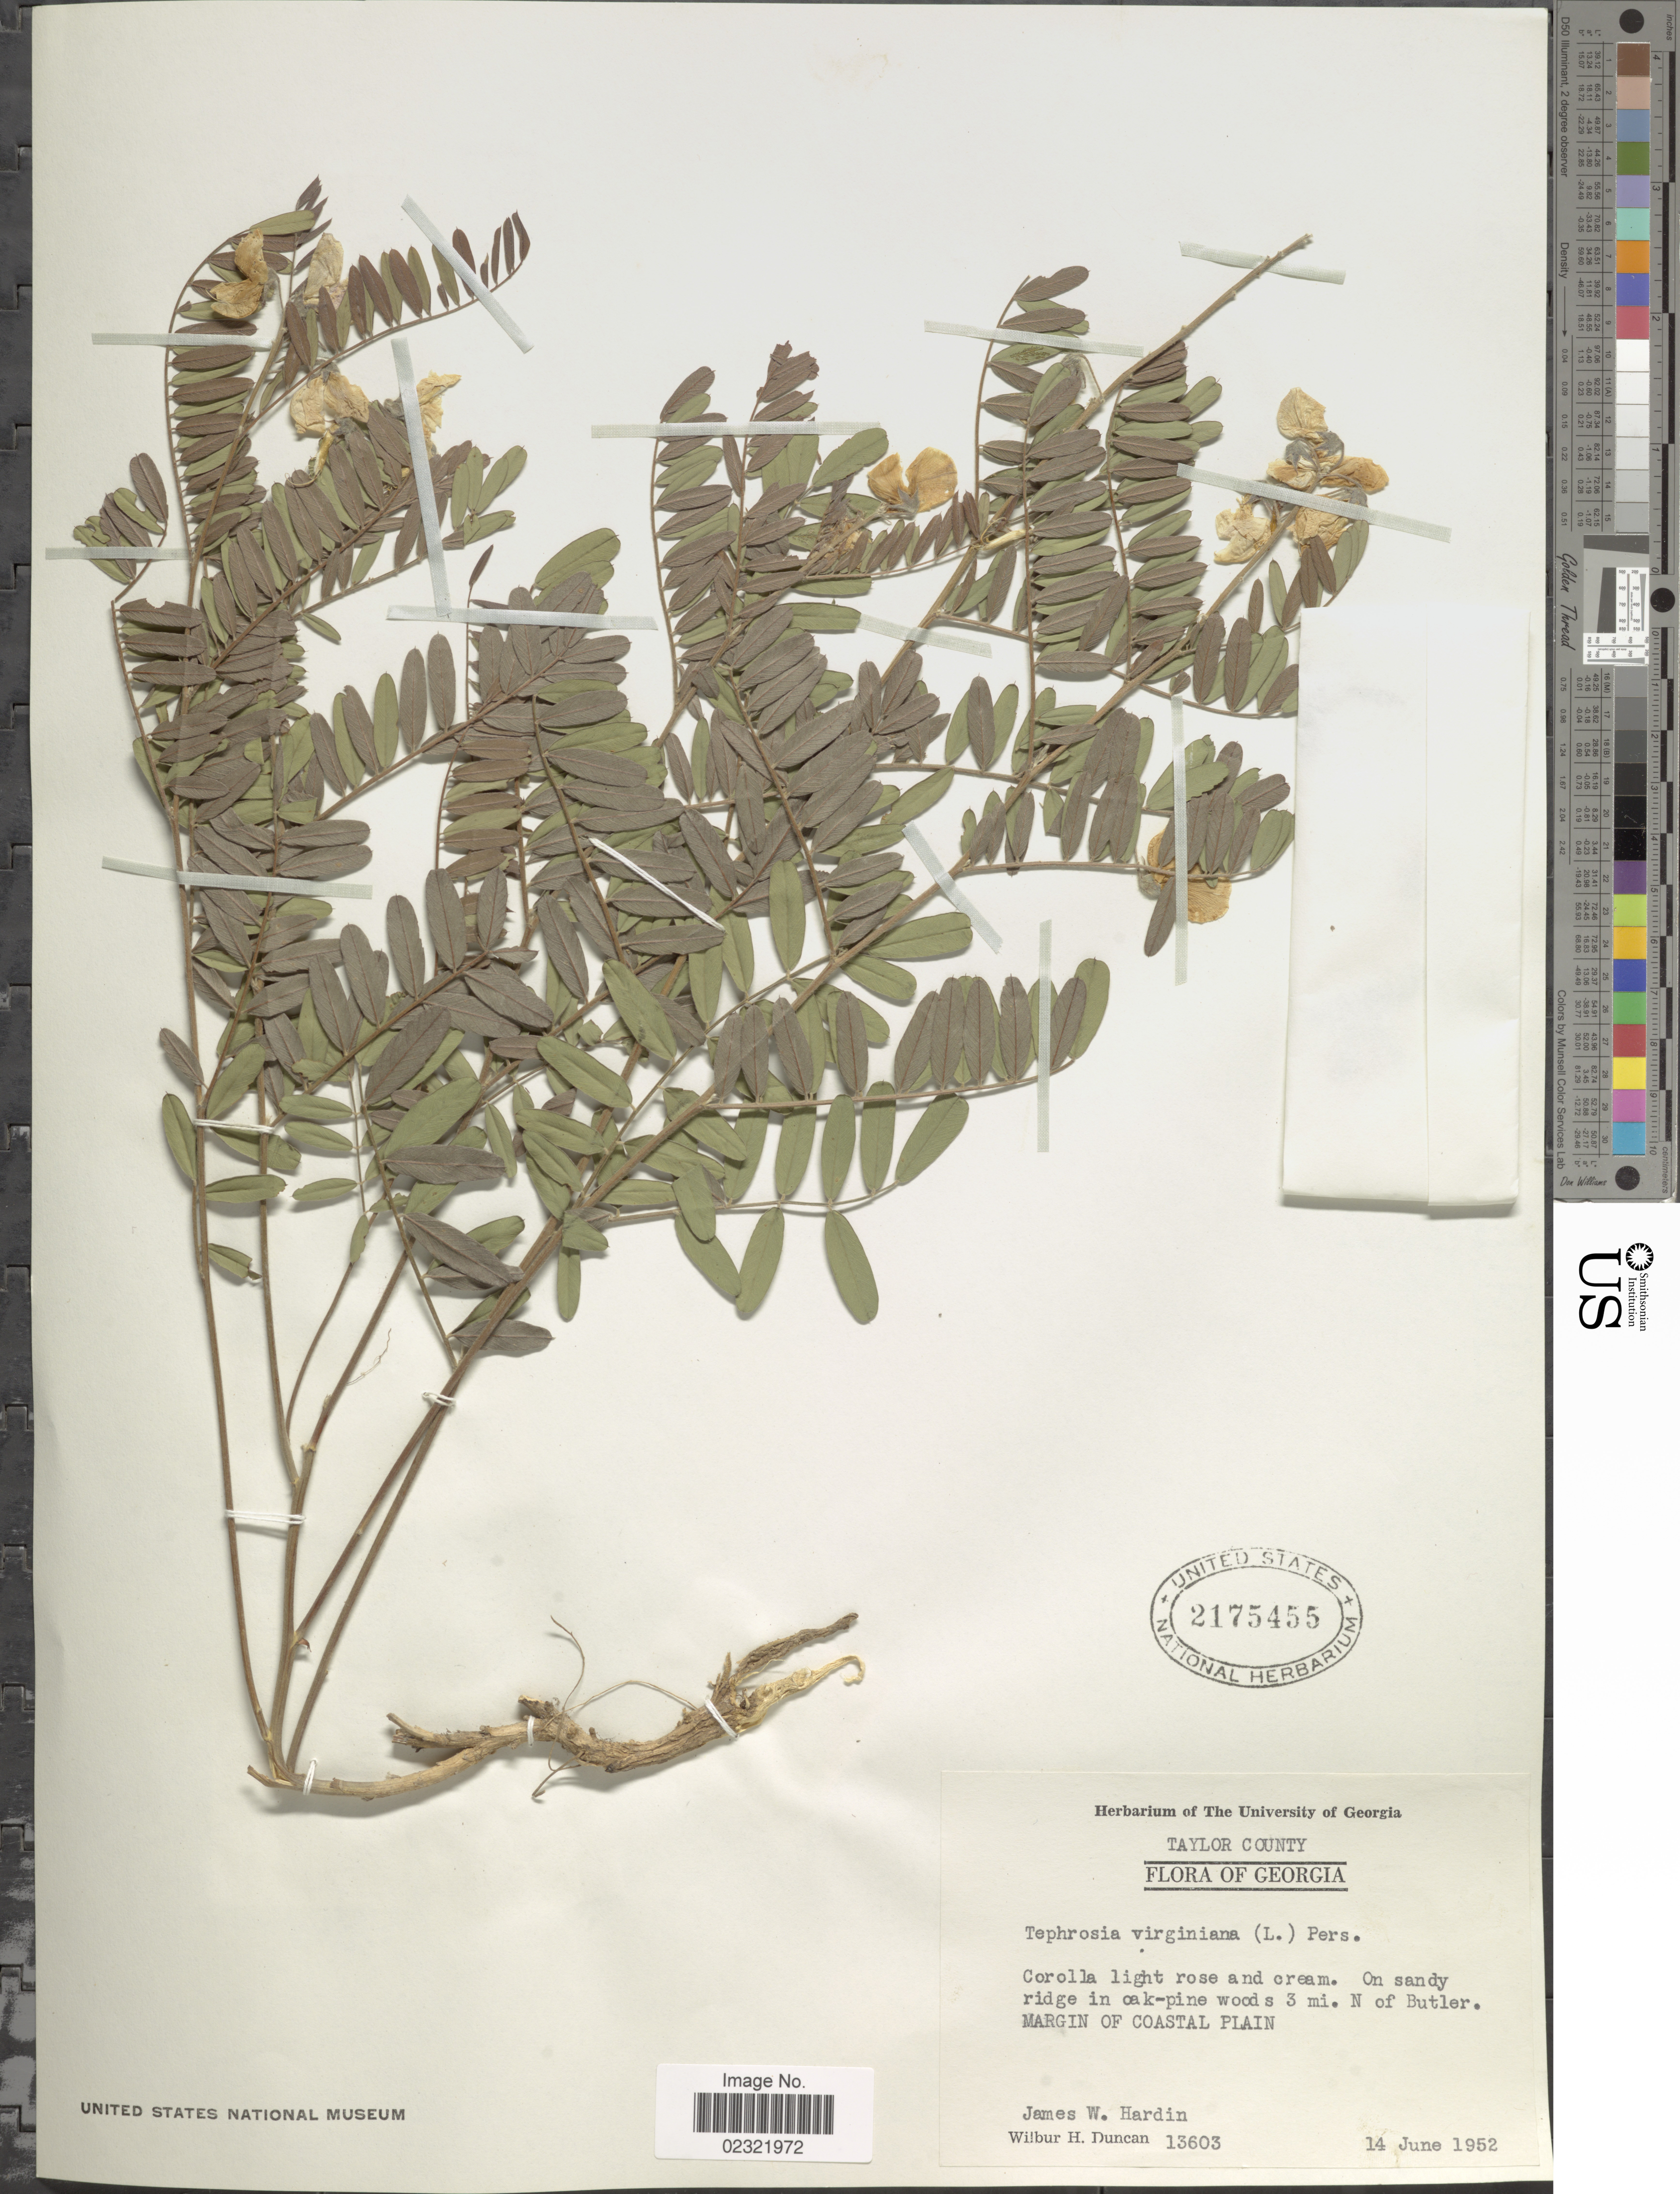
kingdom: Plantae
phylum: Tracheophyta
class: Magnoliopsida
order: Fabales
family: Fabaceae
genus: Tephrosia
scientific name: Tephrosia virginiana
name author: (L.) Pers.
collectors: J. W. Hardin & W. H. Duncan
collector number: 13603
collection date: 1952-06-14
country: United States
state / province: Georgia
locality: Taylor County. On sandy ridge in oak-pine woods 3 mi. N of Butler. Margin of Coastal Plain.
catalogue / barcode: US 2175455